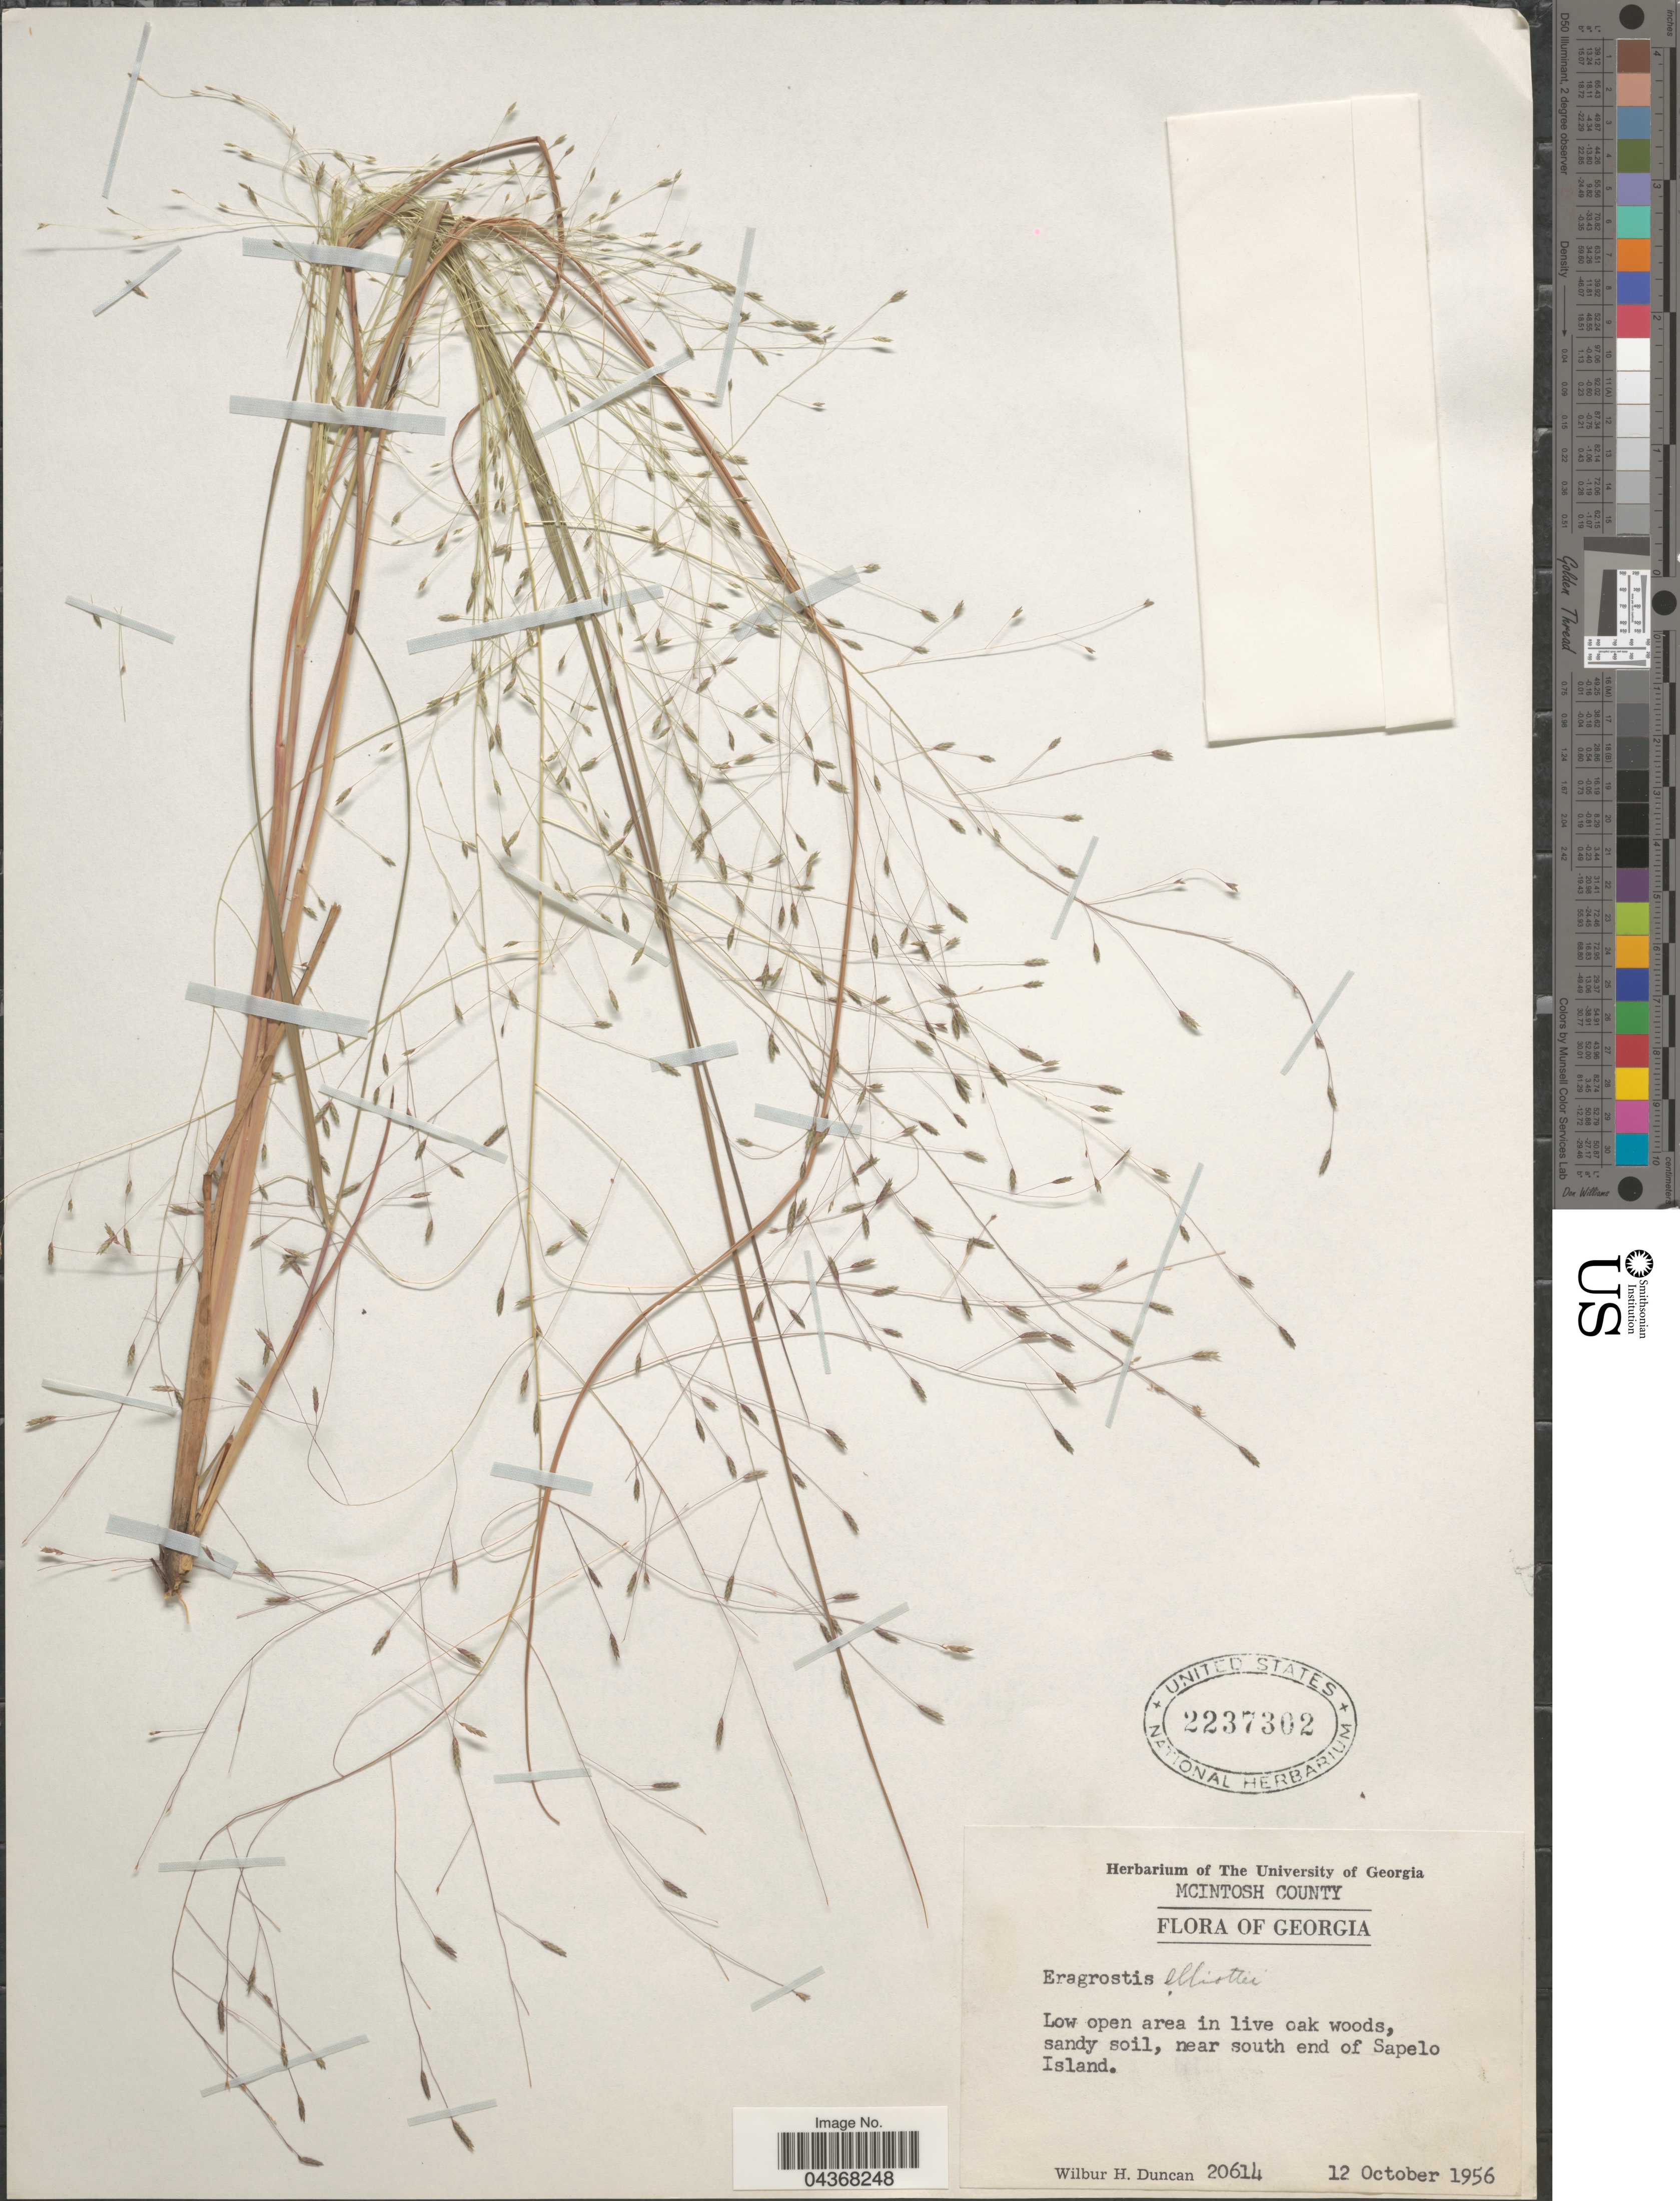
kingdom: Plantae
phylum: Tracheophyta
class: Liliopsida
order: Poales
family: Poaceae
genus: Eragrostis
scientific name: Eragrostis elliottii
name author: S. Watson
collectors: W. H. Duncan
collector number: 20614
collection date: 1956-10-12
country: United States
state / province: Georgia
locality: McIntosh County. Low open area in live oak woods, sandy soil, near south end of Sapelo Island.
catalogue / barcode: US 2237302